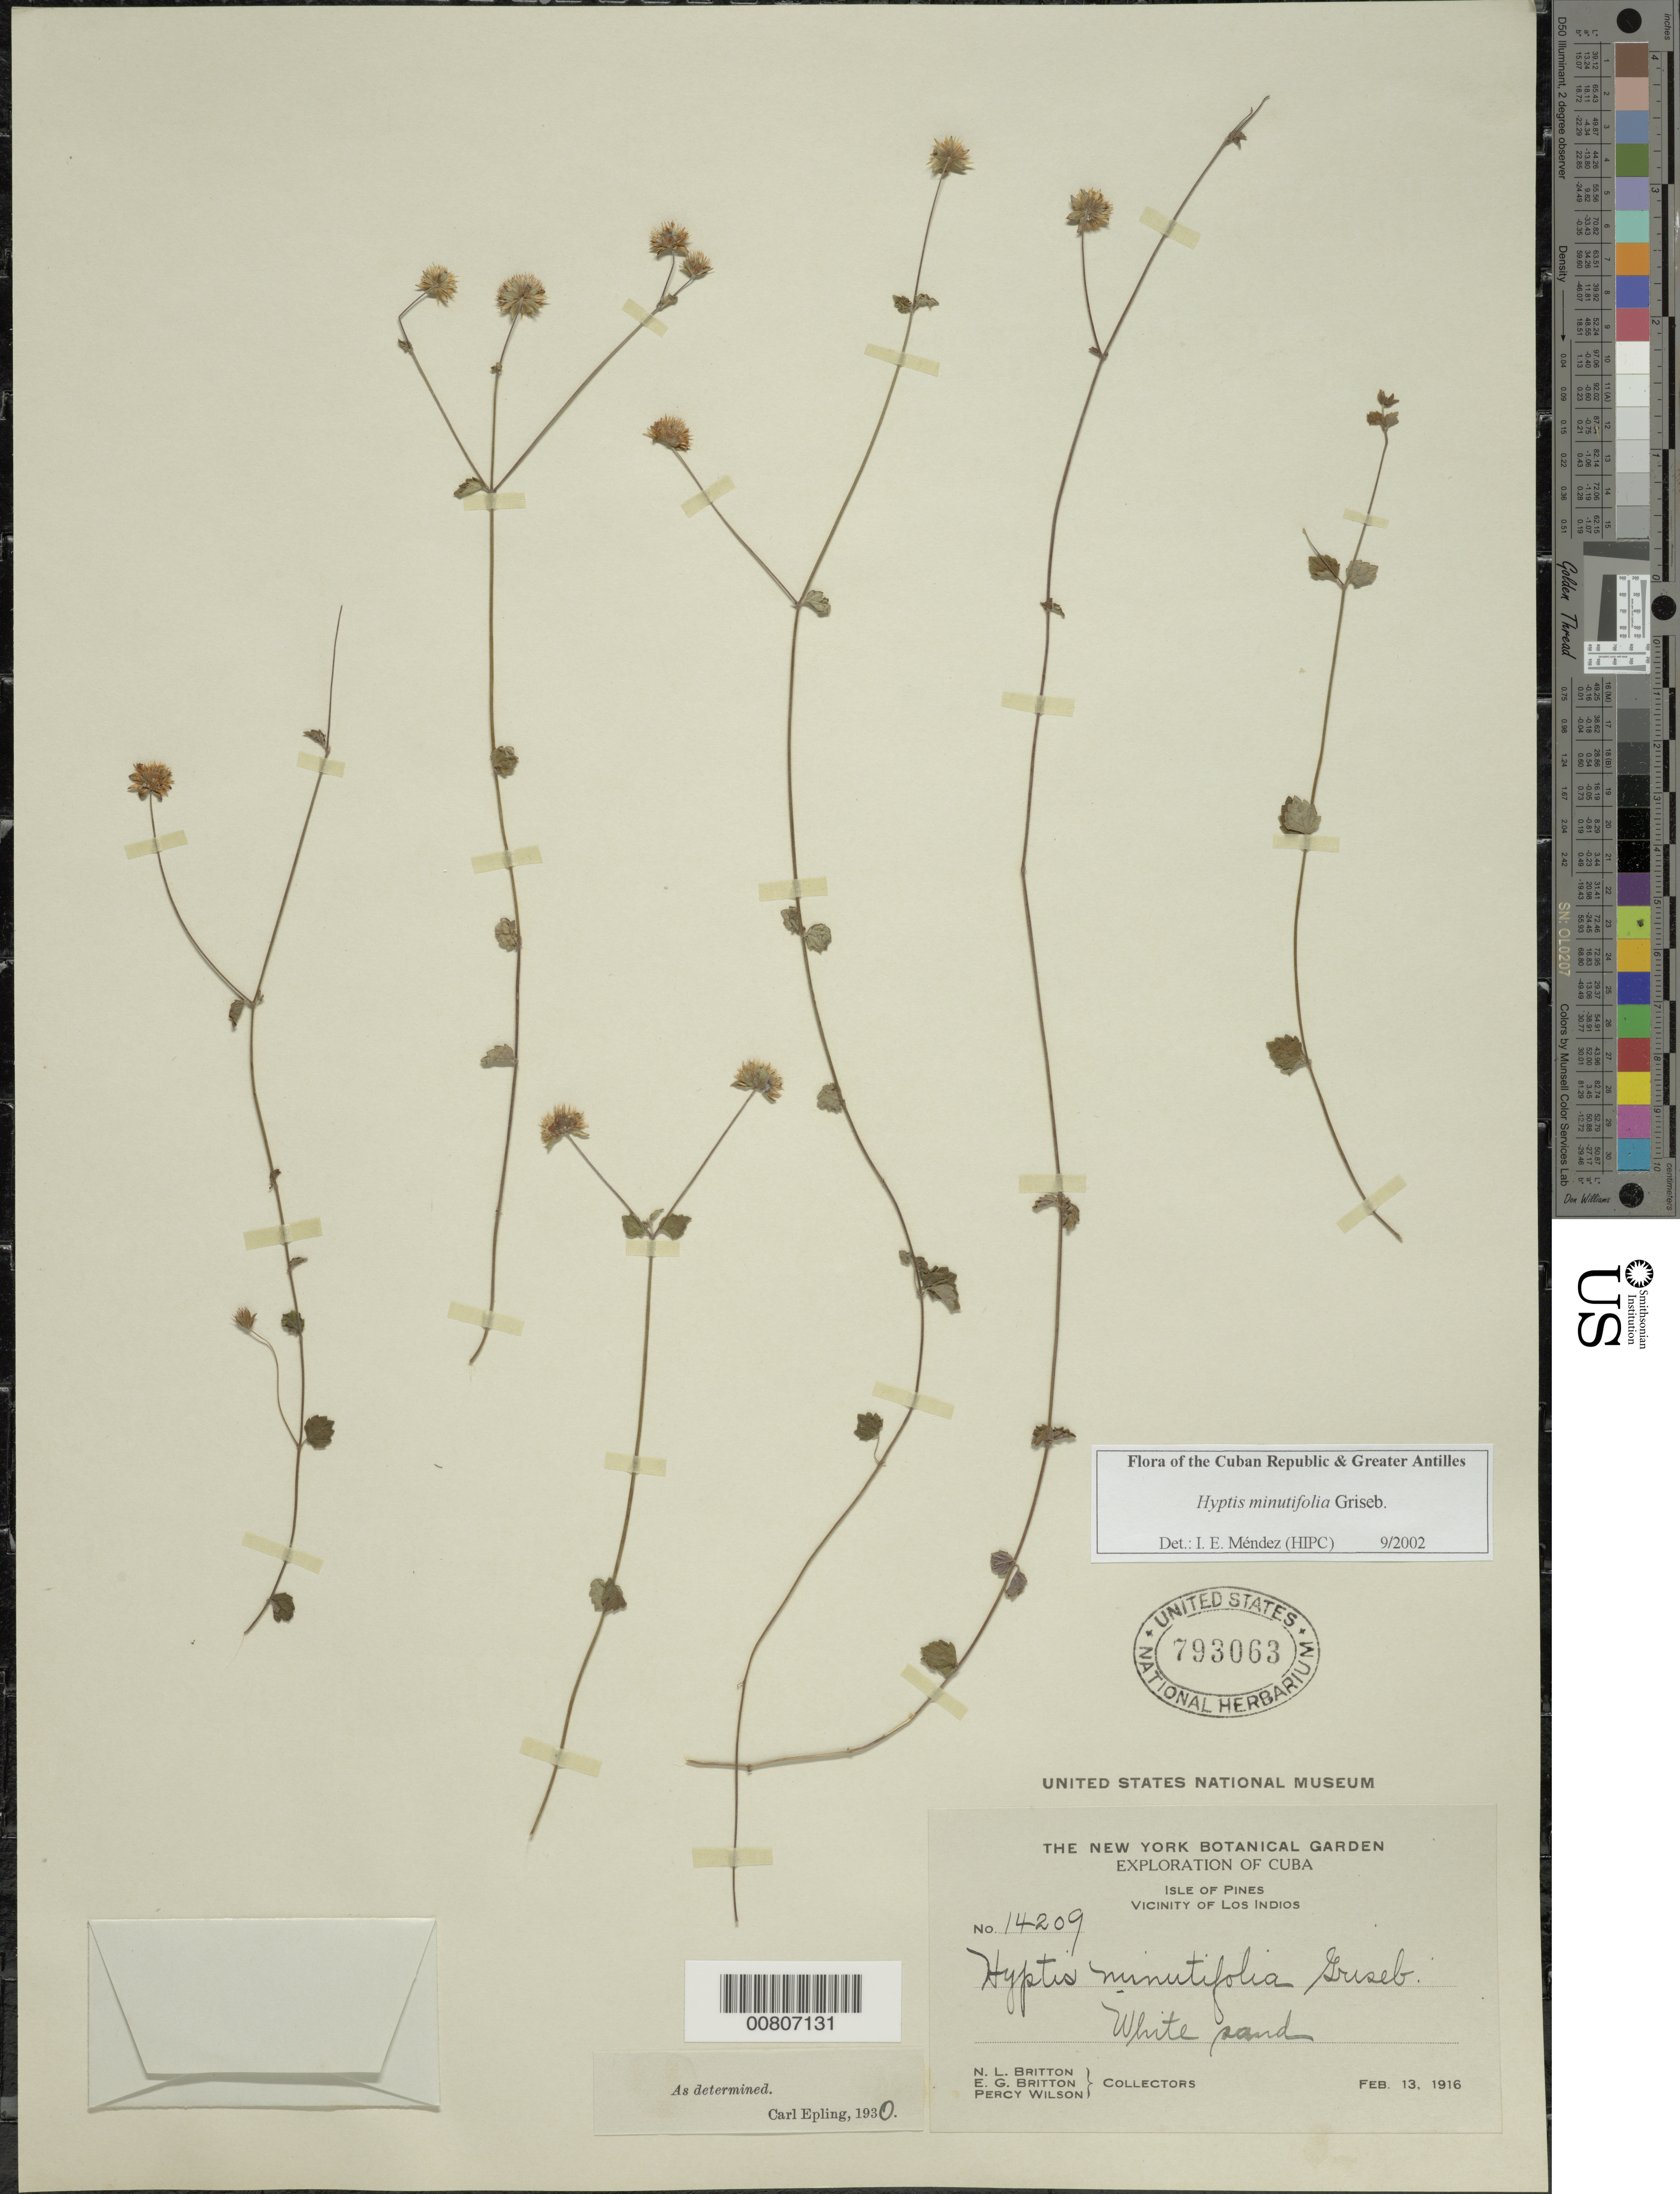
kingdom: Plantae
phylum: Tracheophyta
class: Magnoliopsida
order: Lamiales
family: Lamiaceae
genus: Hyptis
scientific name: Hyptis minutifolia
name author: Griseb.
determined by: Méndez, Isidro E., (HIPC)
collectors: N. Britton, E. G. Britton & P. Wilson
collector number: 14209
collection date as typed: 13 Feb 1916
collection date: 1916-02-13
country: Cuba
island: Isla de la Juventud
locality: Isle of Pines, vicinity of Los Indios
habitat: White sand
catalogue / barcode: US 793063